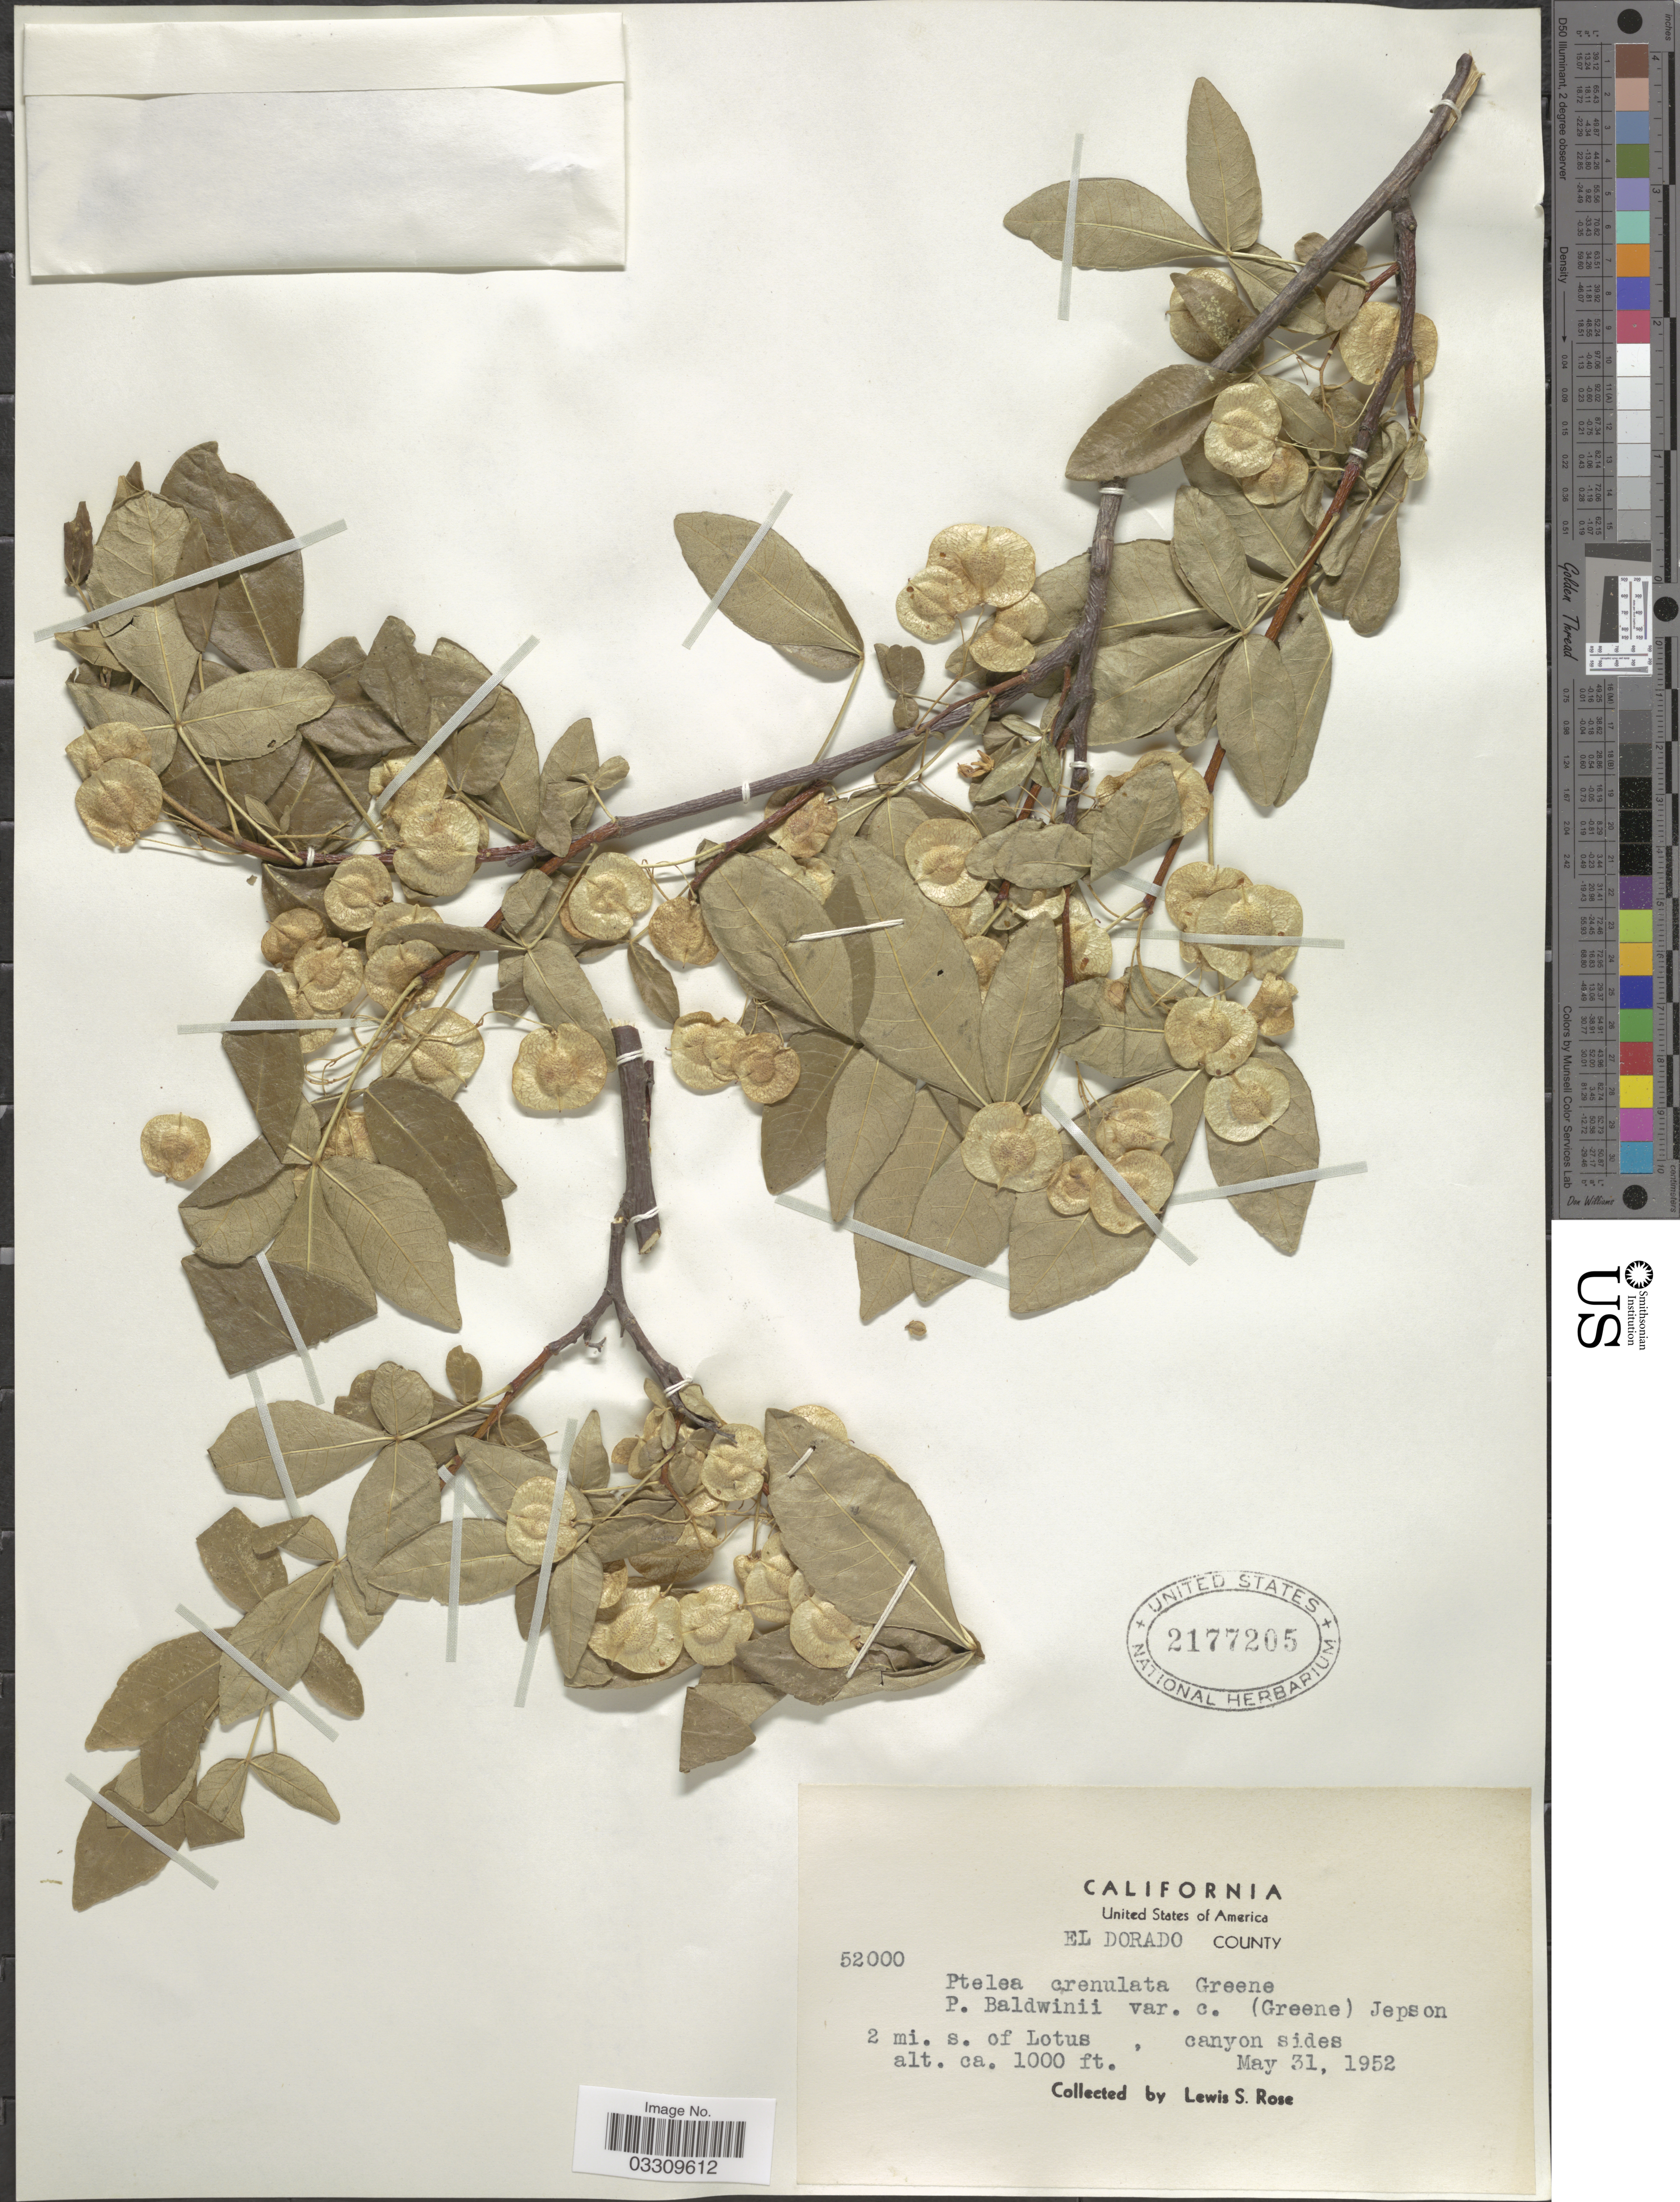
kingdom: Plantae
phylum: Tracheophyta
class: Magnoliopsida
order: Sapindales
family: Rutaceae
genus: Ptelea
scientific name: Ptelea crenulata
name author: Greene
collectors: L. S. Rose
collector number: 52000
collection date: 1952-05-31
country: United States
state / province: California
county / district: El Dorado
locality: El Dorado County, 2 mi. s. of Lotus.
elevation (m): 305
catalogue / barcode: US 2177205